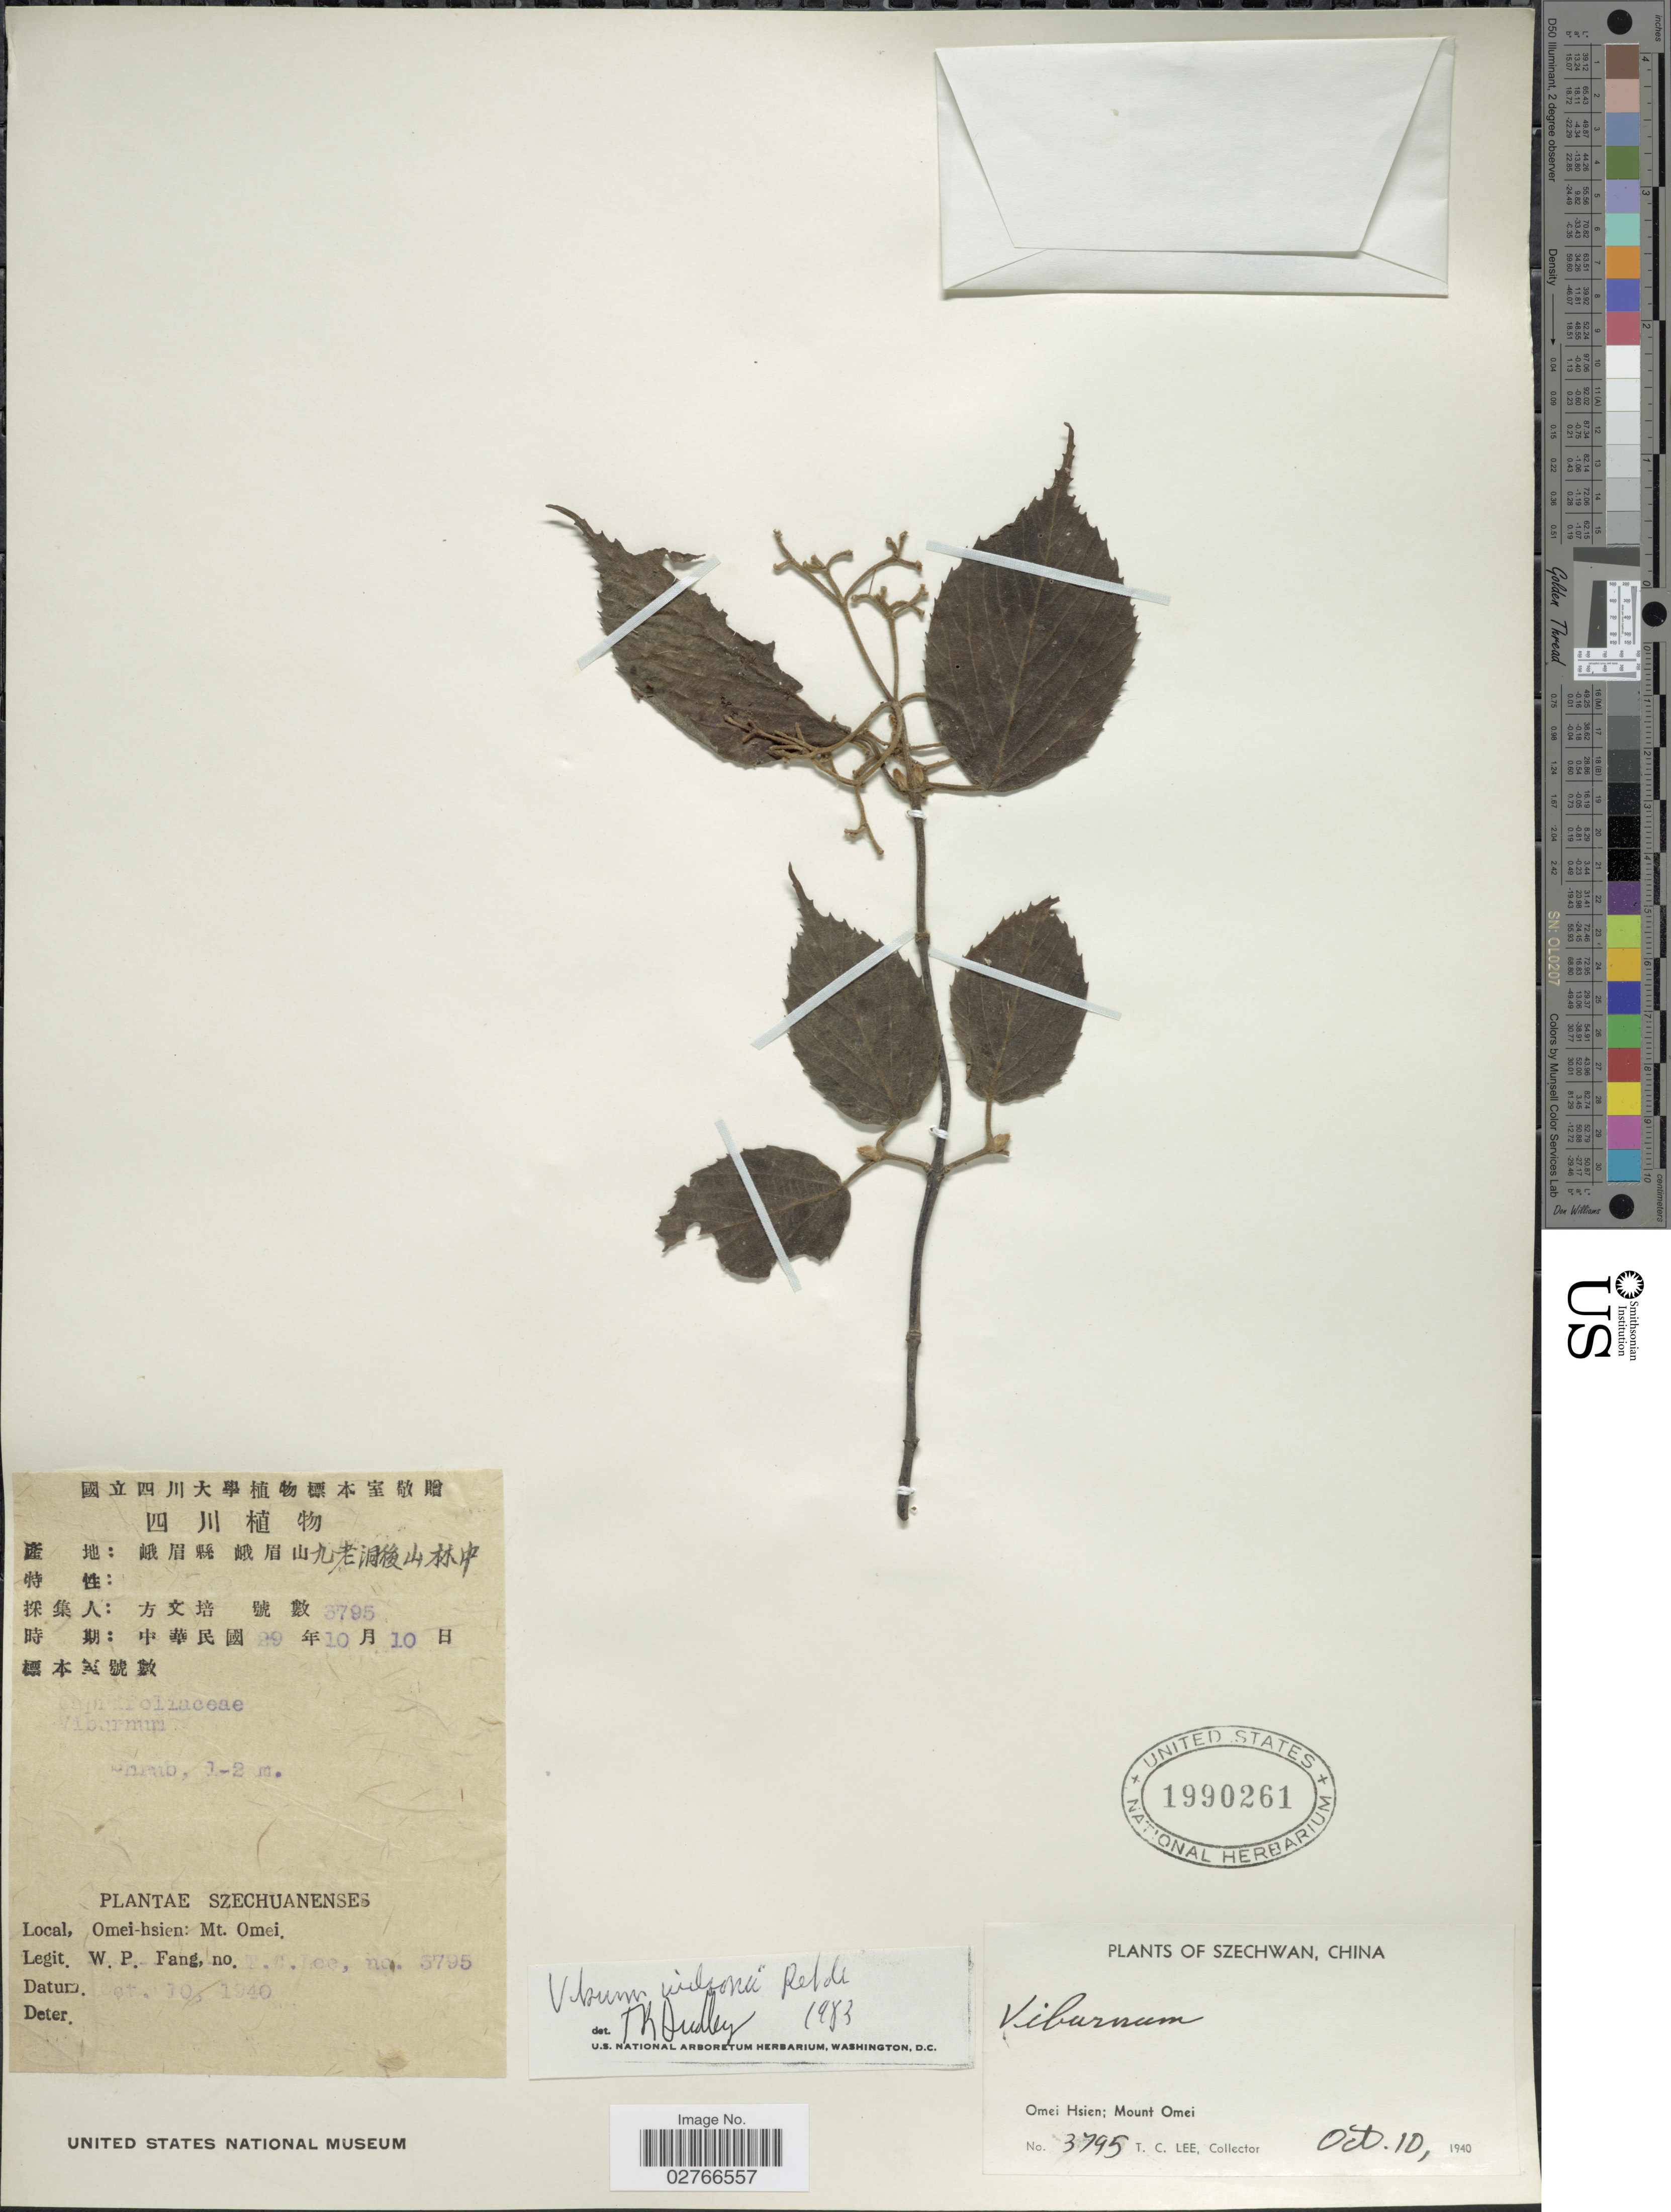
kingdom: Plantae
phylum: Tracheophyta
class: Magnoliopsida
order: Dipsacales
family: Viburnaceae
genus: Viburnum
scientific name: Viburnum wilsonii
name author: Rehder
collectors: T. Lee & W. P. Fang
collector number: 3795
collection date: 1940-10-10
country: China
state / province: Sichuan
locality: Omei-Hsien, Mount Omei.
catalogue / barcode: US 1990261